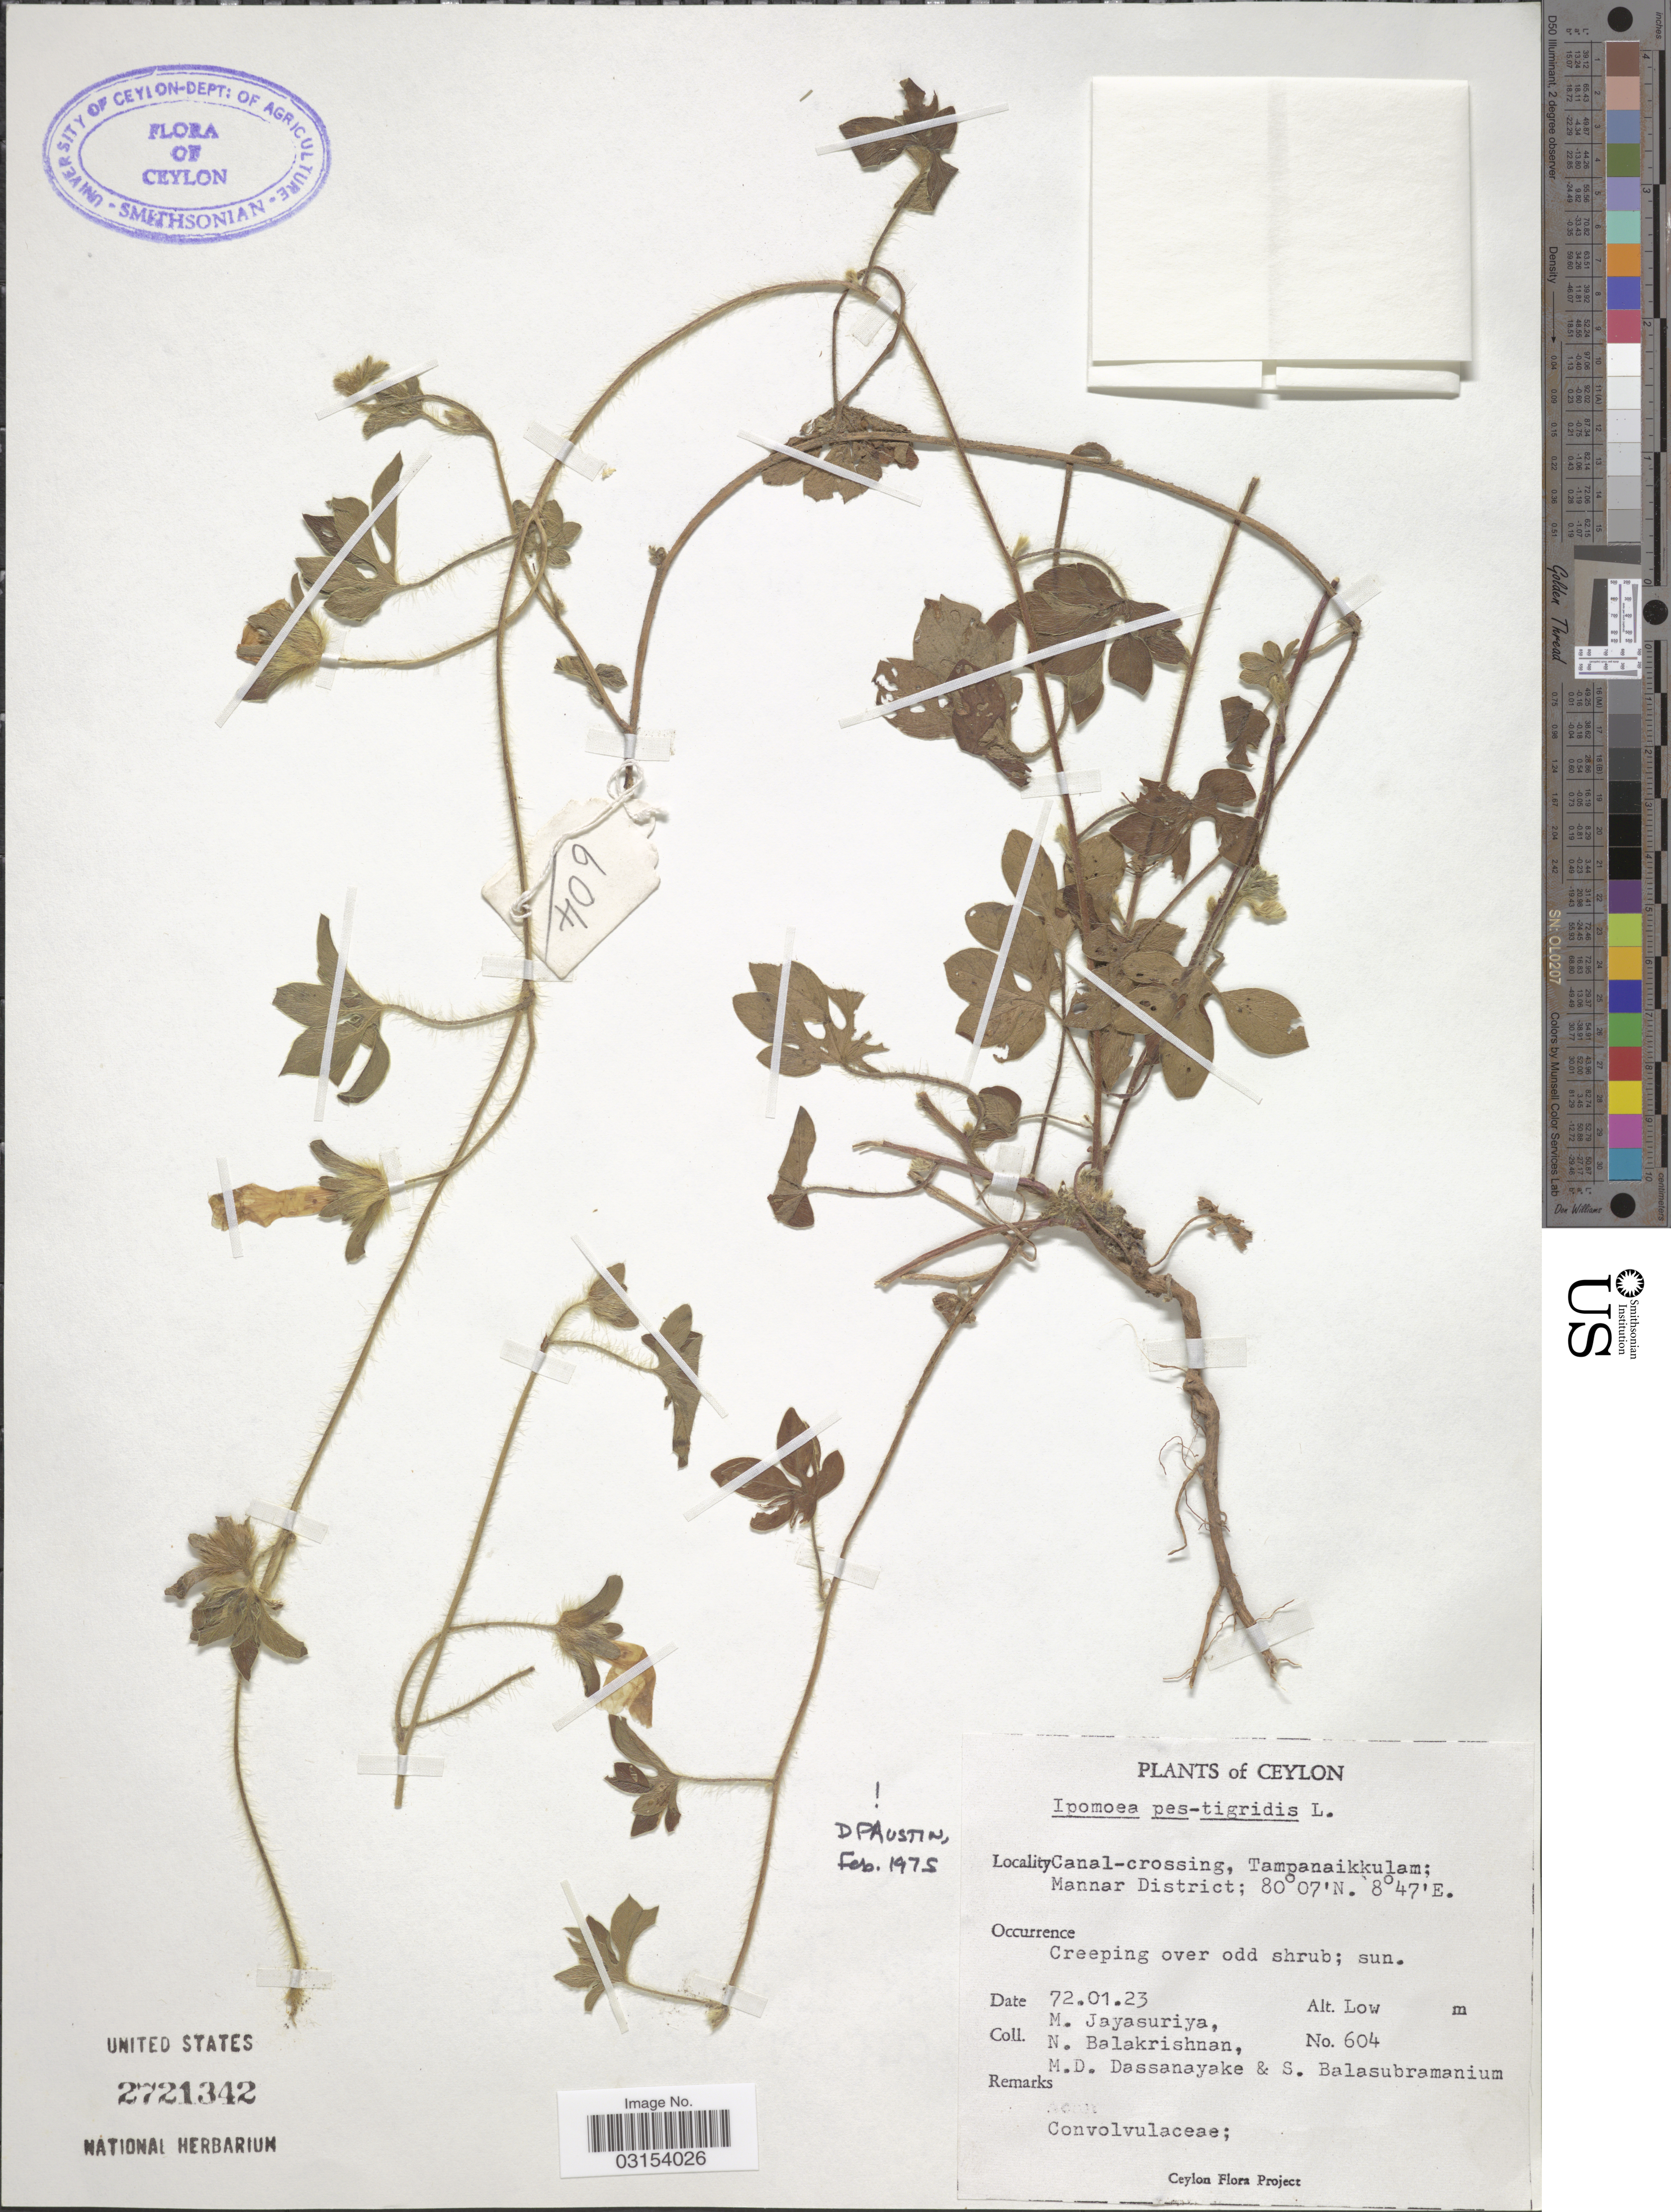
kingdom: Plantae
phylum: Tracheophyta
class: Magnoliopsida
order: Solanales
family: Convolvulaceae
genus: Ipomoea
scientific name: Ipomoea pes-tigridis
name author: L.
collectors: M. Jayasuriya, N. Balakrishnan, M. D. Dassanayake & S. Balasubramanium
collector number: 604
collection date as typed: Transcribed d/m/y: 23/1/72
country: Sri Lanka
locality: Ceylon. Canal-crossing, Tampanaikkulam; Mannar District.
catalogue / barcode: US 2721342